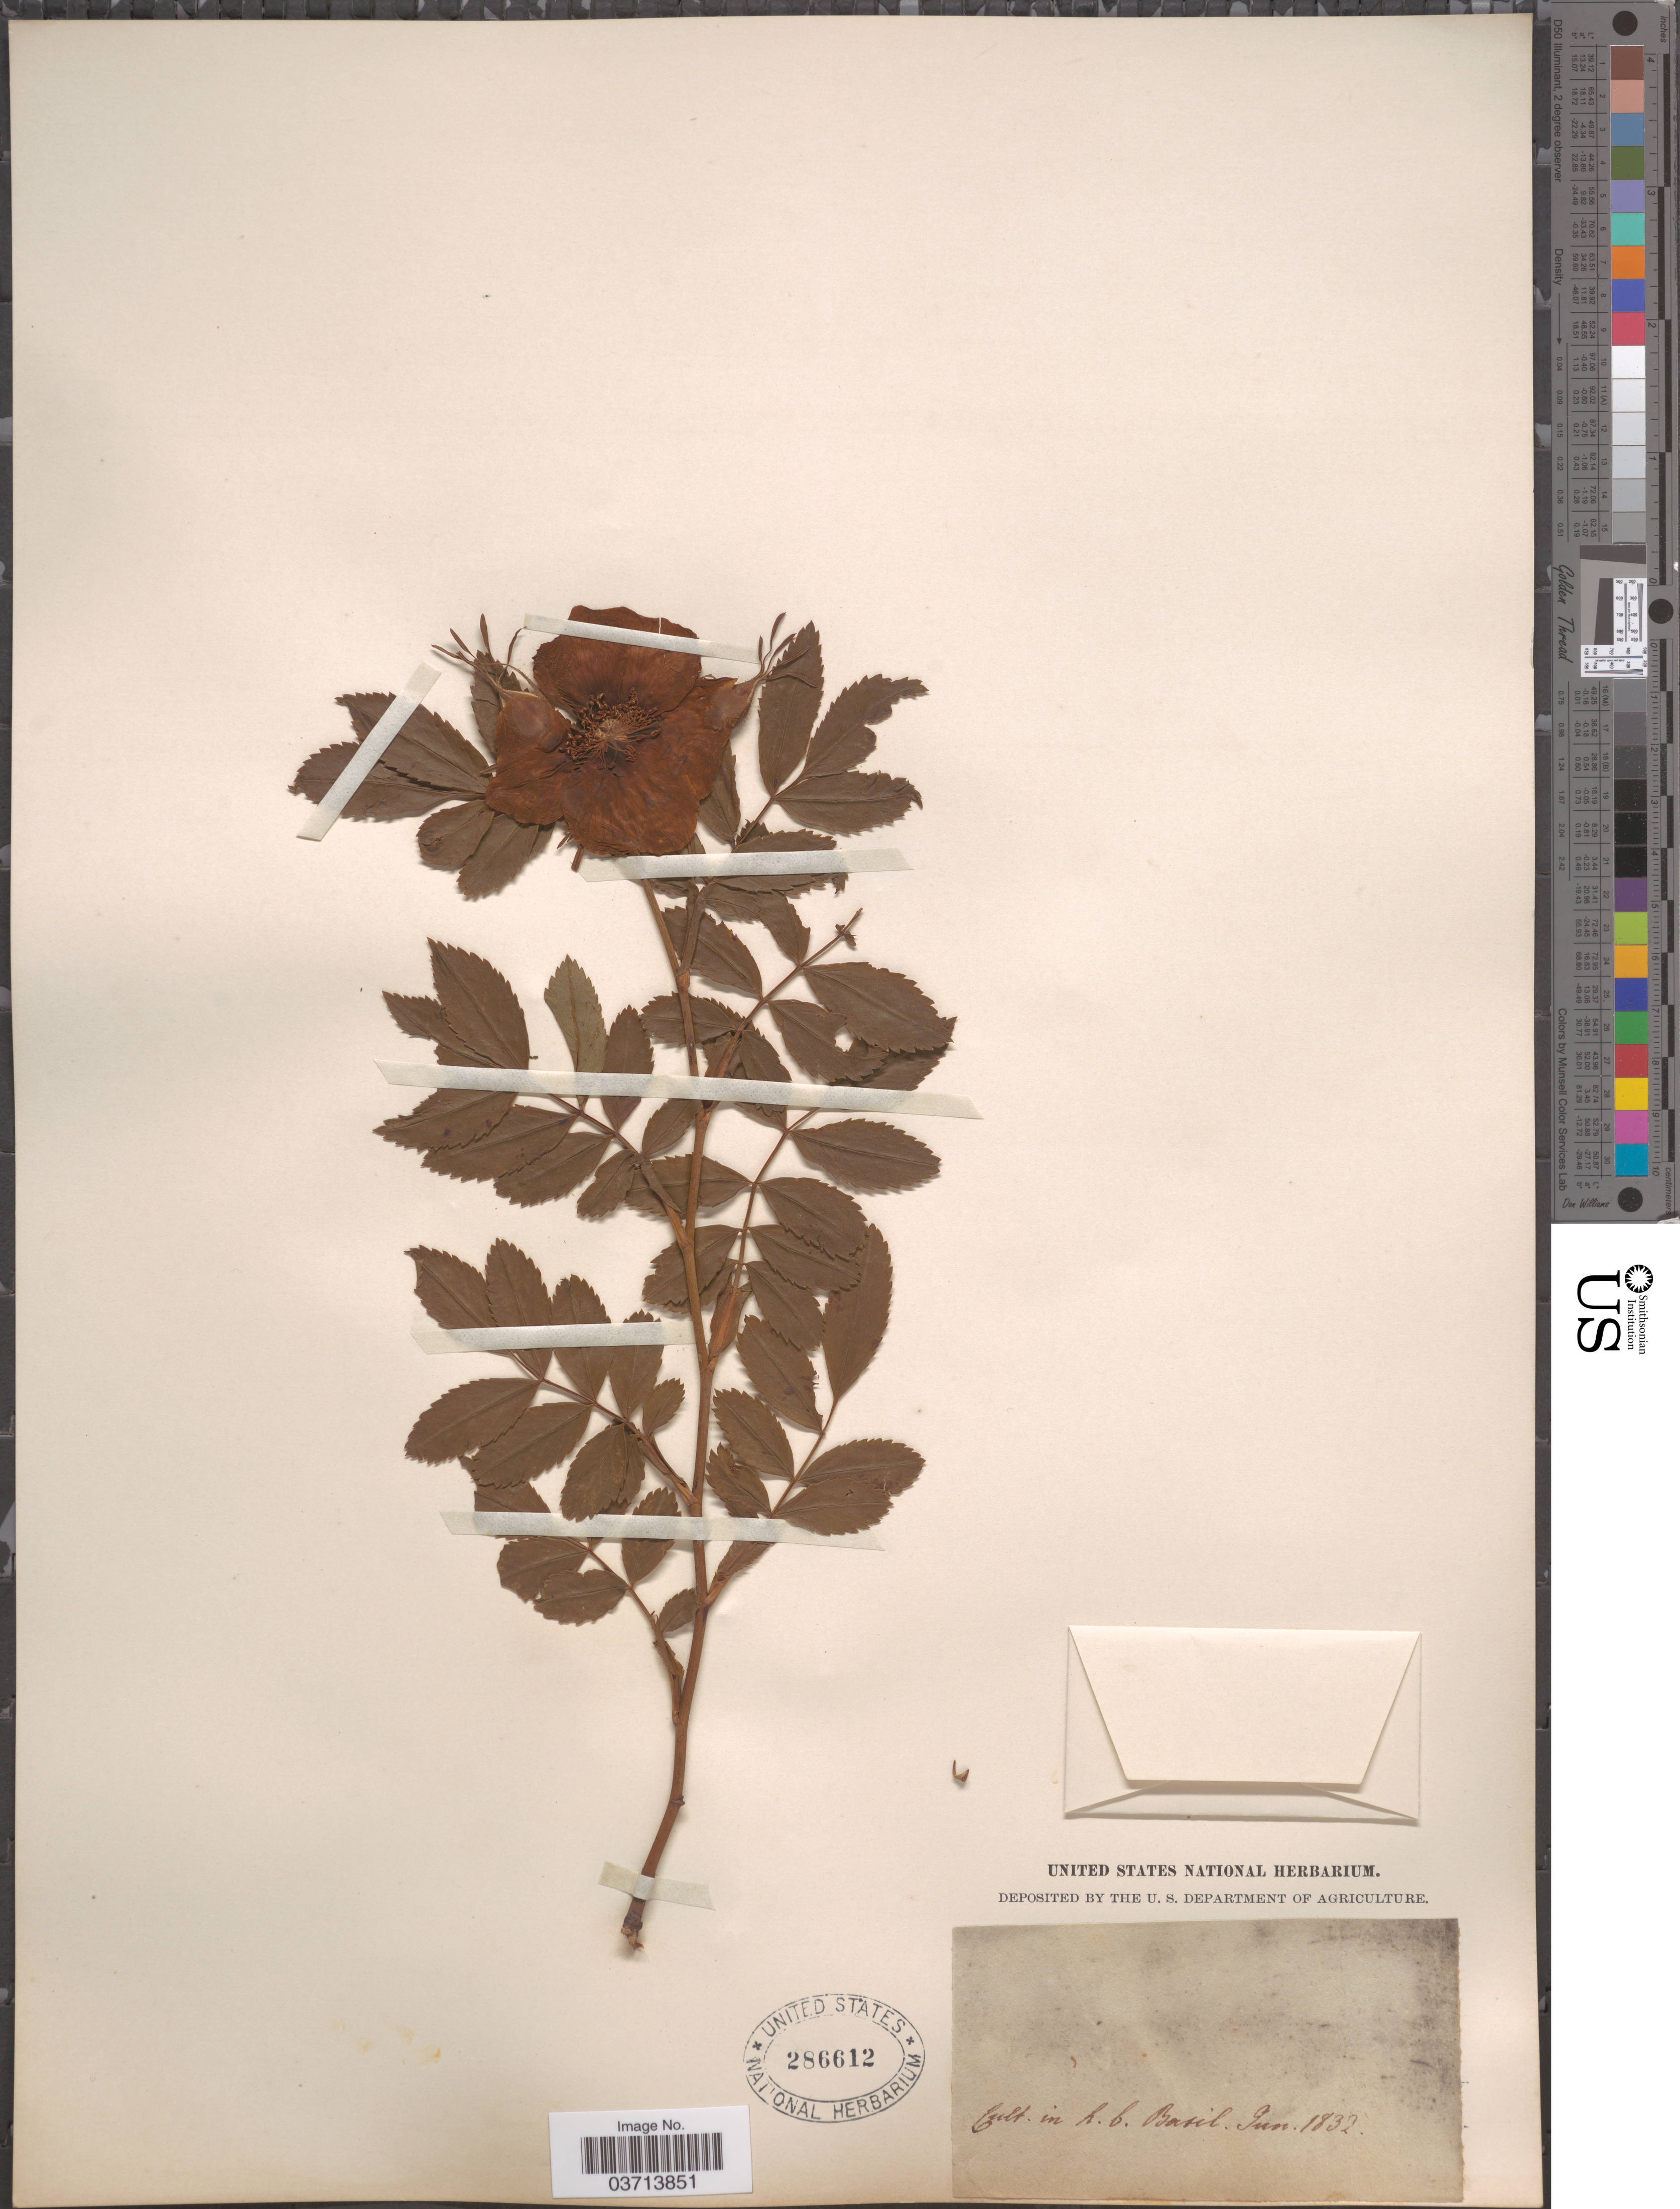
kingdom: Plantae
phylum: Tracheophyta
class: Magnoliopsida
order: Rosales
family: Rosaceae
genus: Rosa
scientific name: Rosa sp.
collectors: ex herb. United States National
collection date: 1832-06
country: Switzerland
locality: H. b. Basil.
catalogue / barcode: US 286612